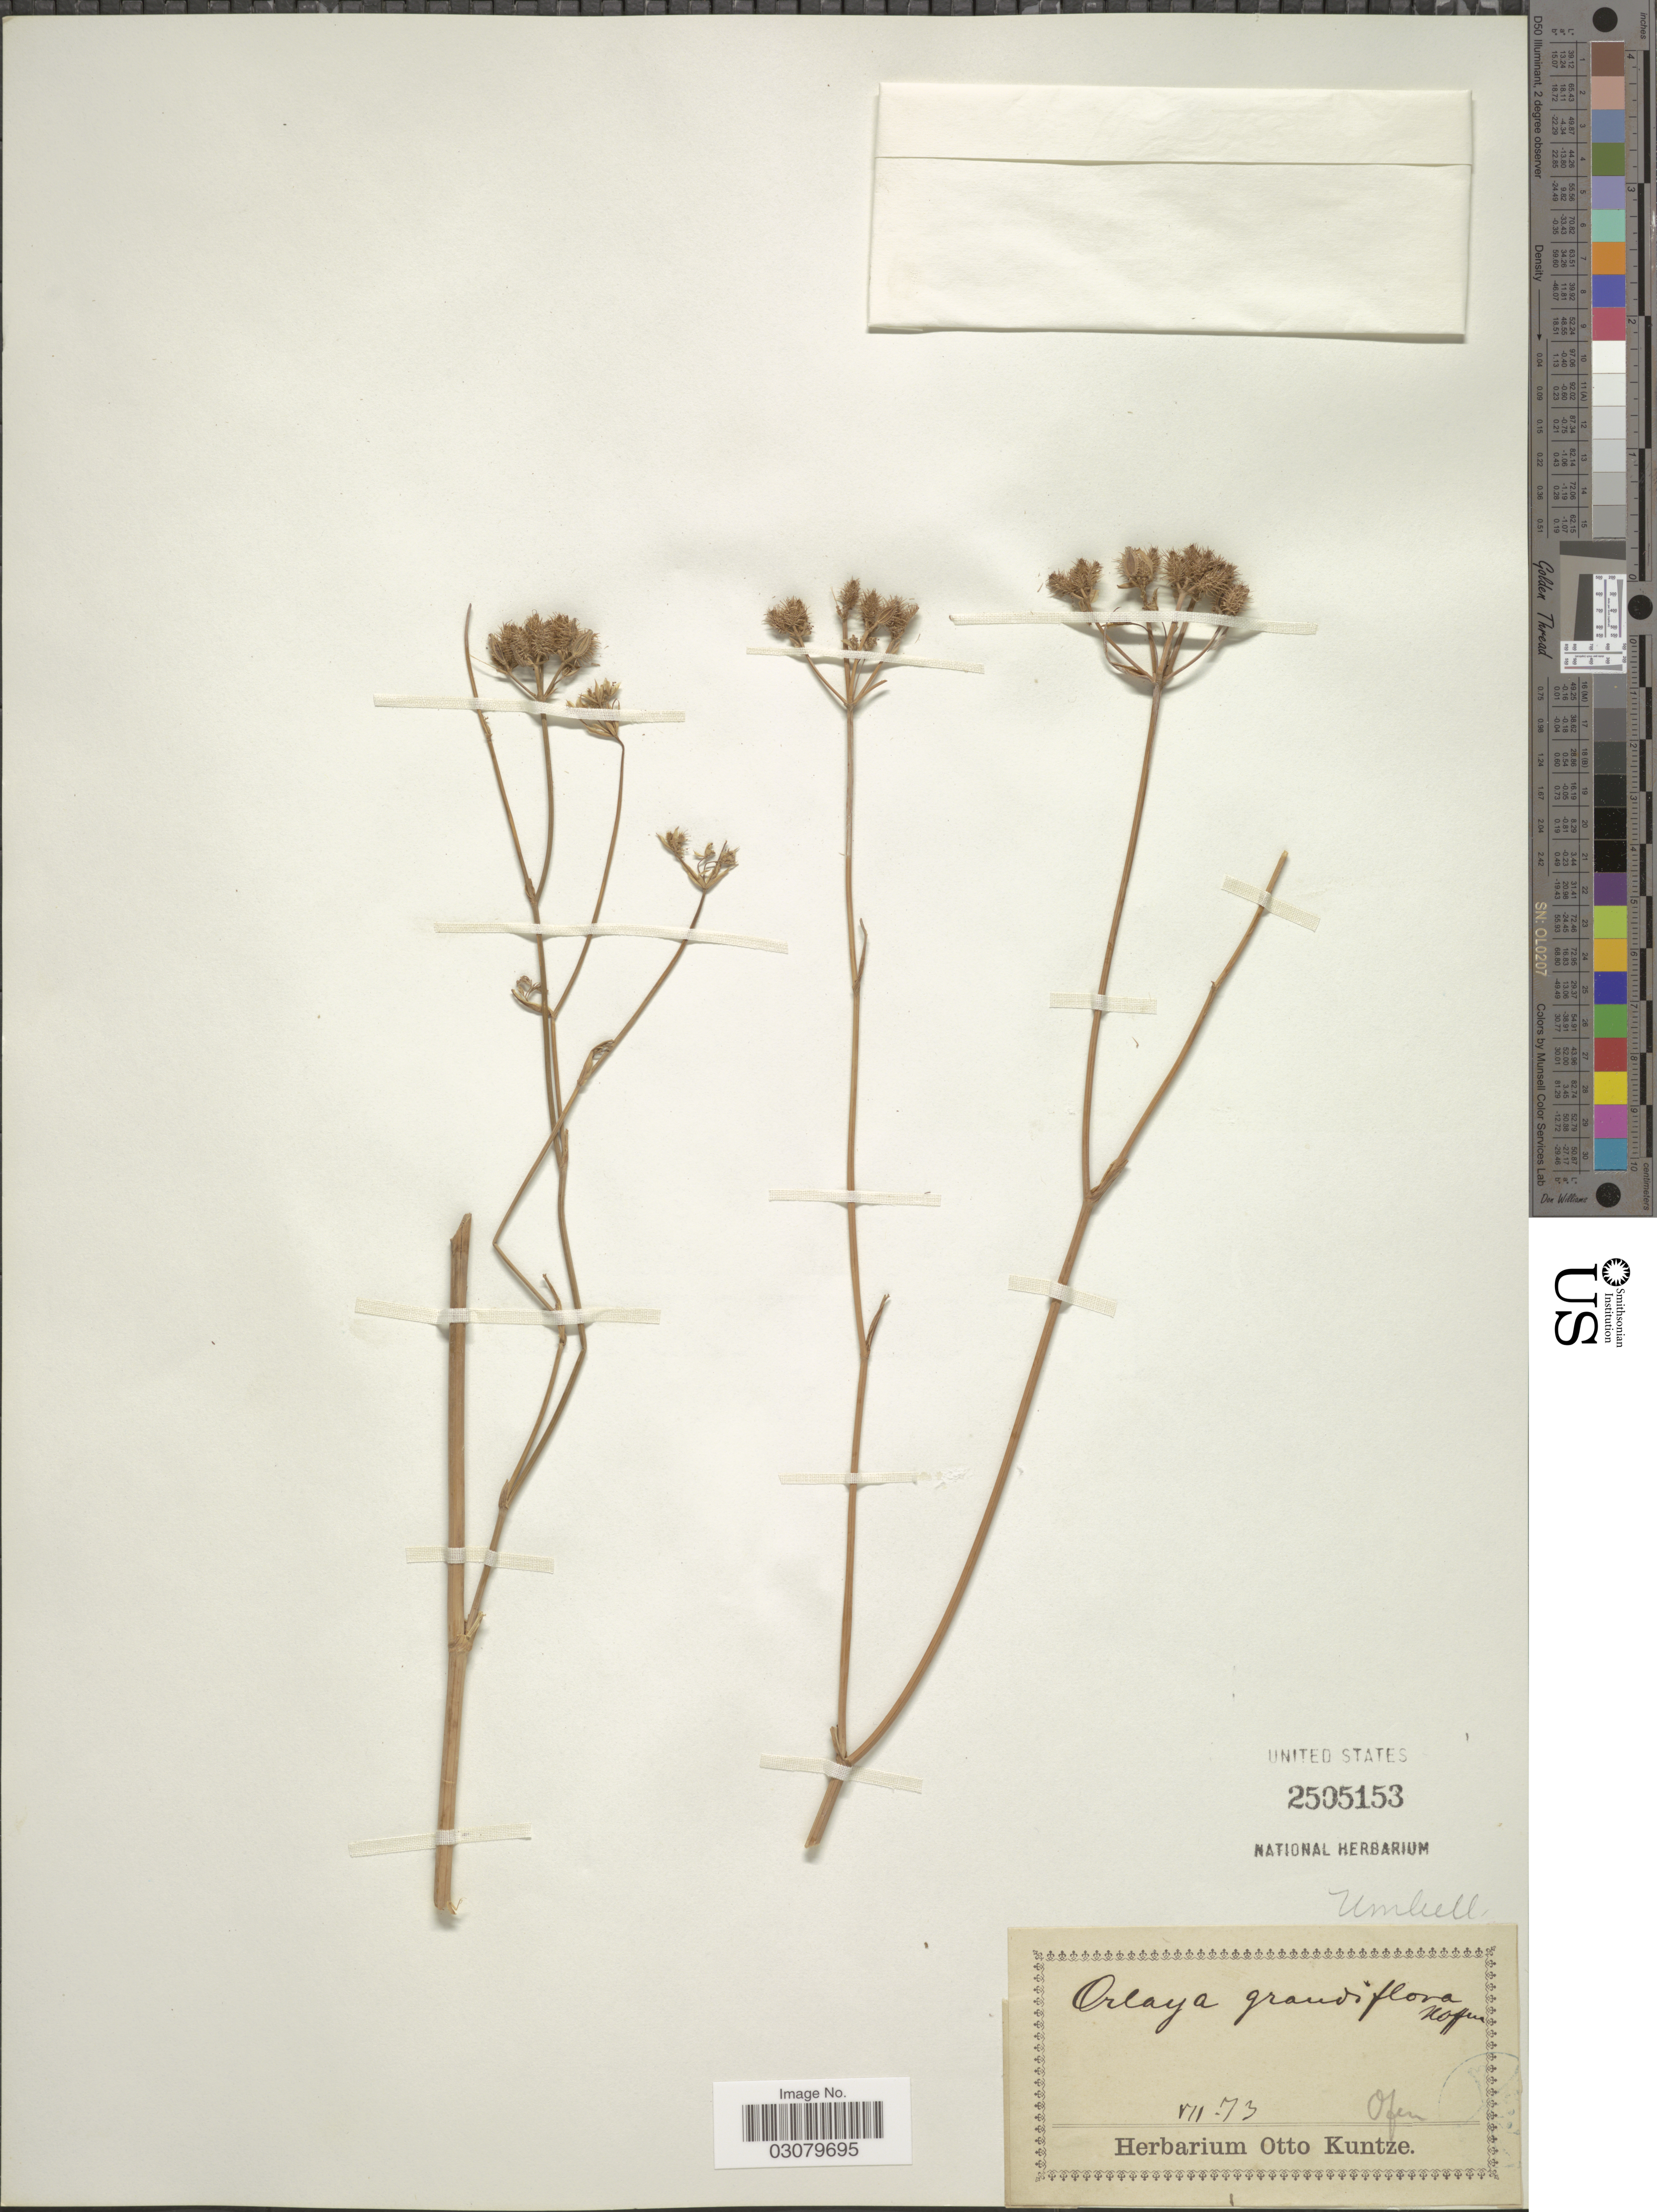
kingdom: Plantae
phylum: Tracheophyta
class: Magnoliopsida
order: Apiales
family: Apiaceae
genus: Orlaya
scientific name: Orlaya grandiflora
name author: (L.) Hoffm.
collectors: ex herb. Otto Kuntze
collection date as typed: Transcribed d/m/y: /7/73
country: Hungary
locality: Ofen.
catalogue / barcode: US 2505153